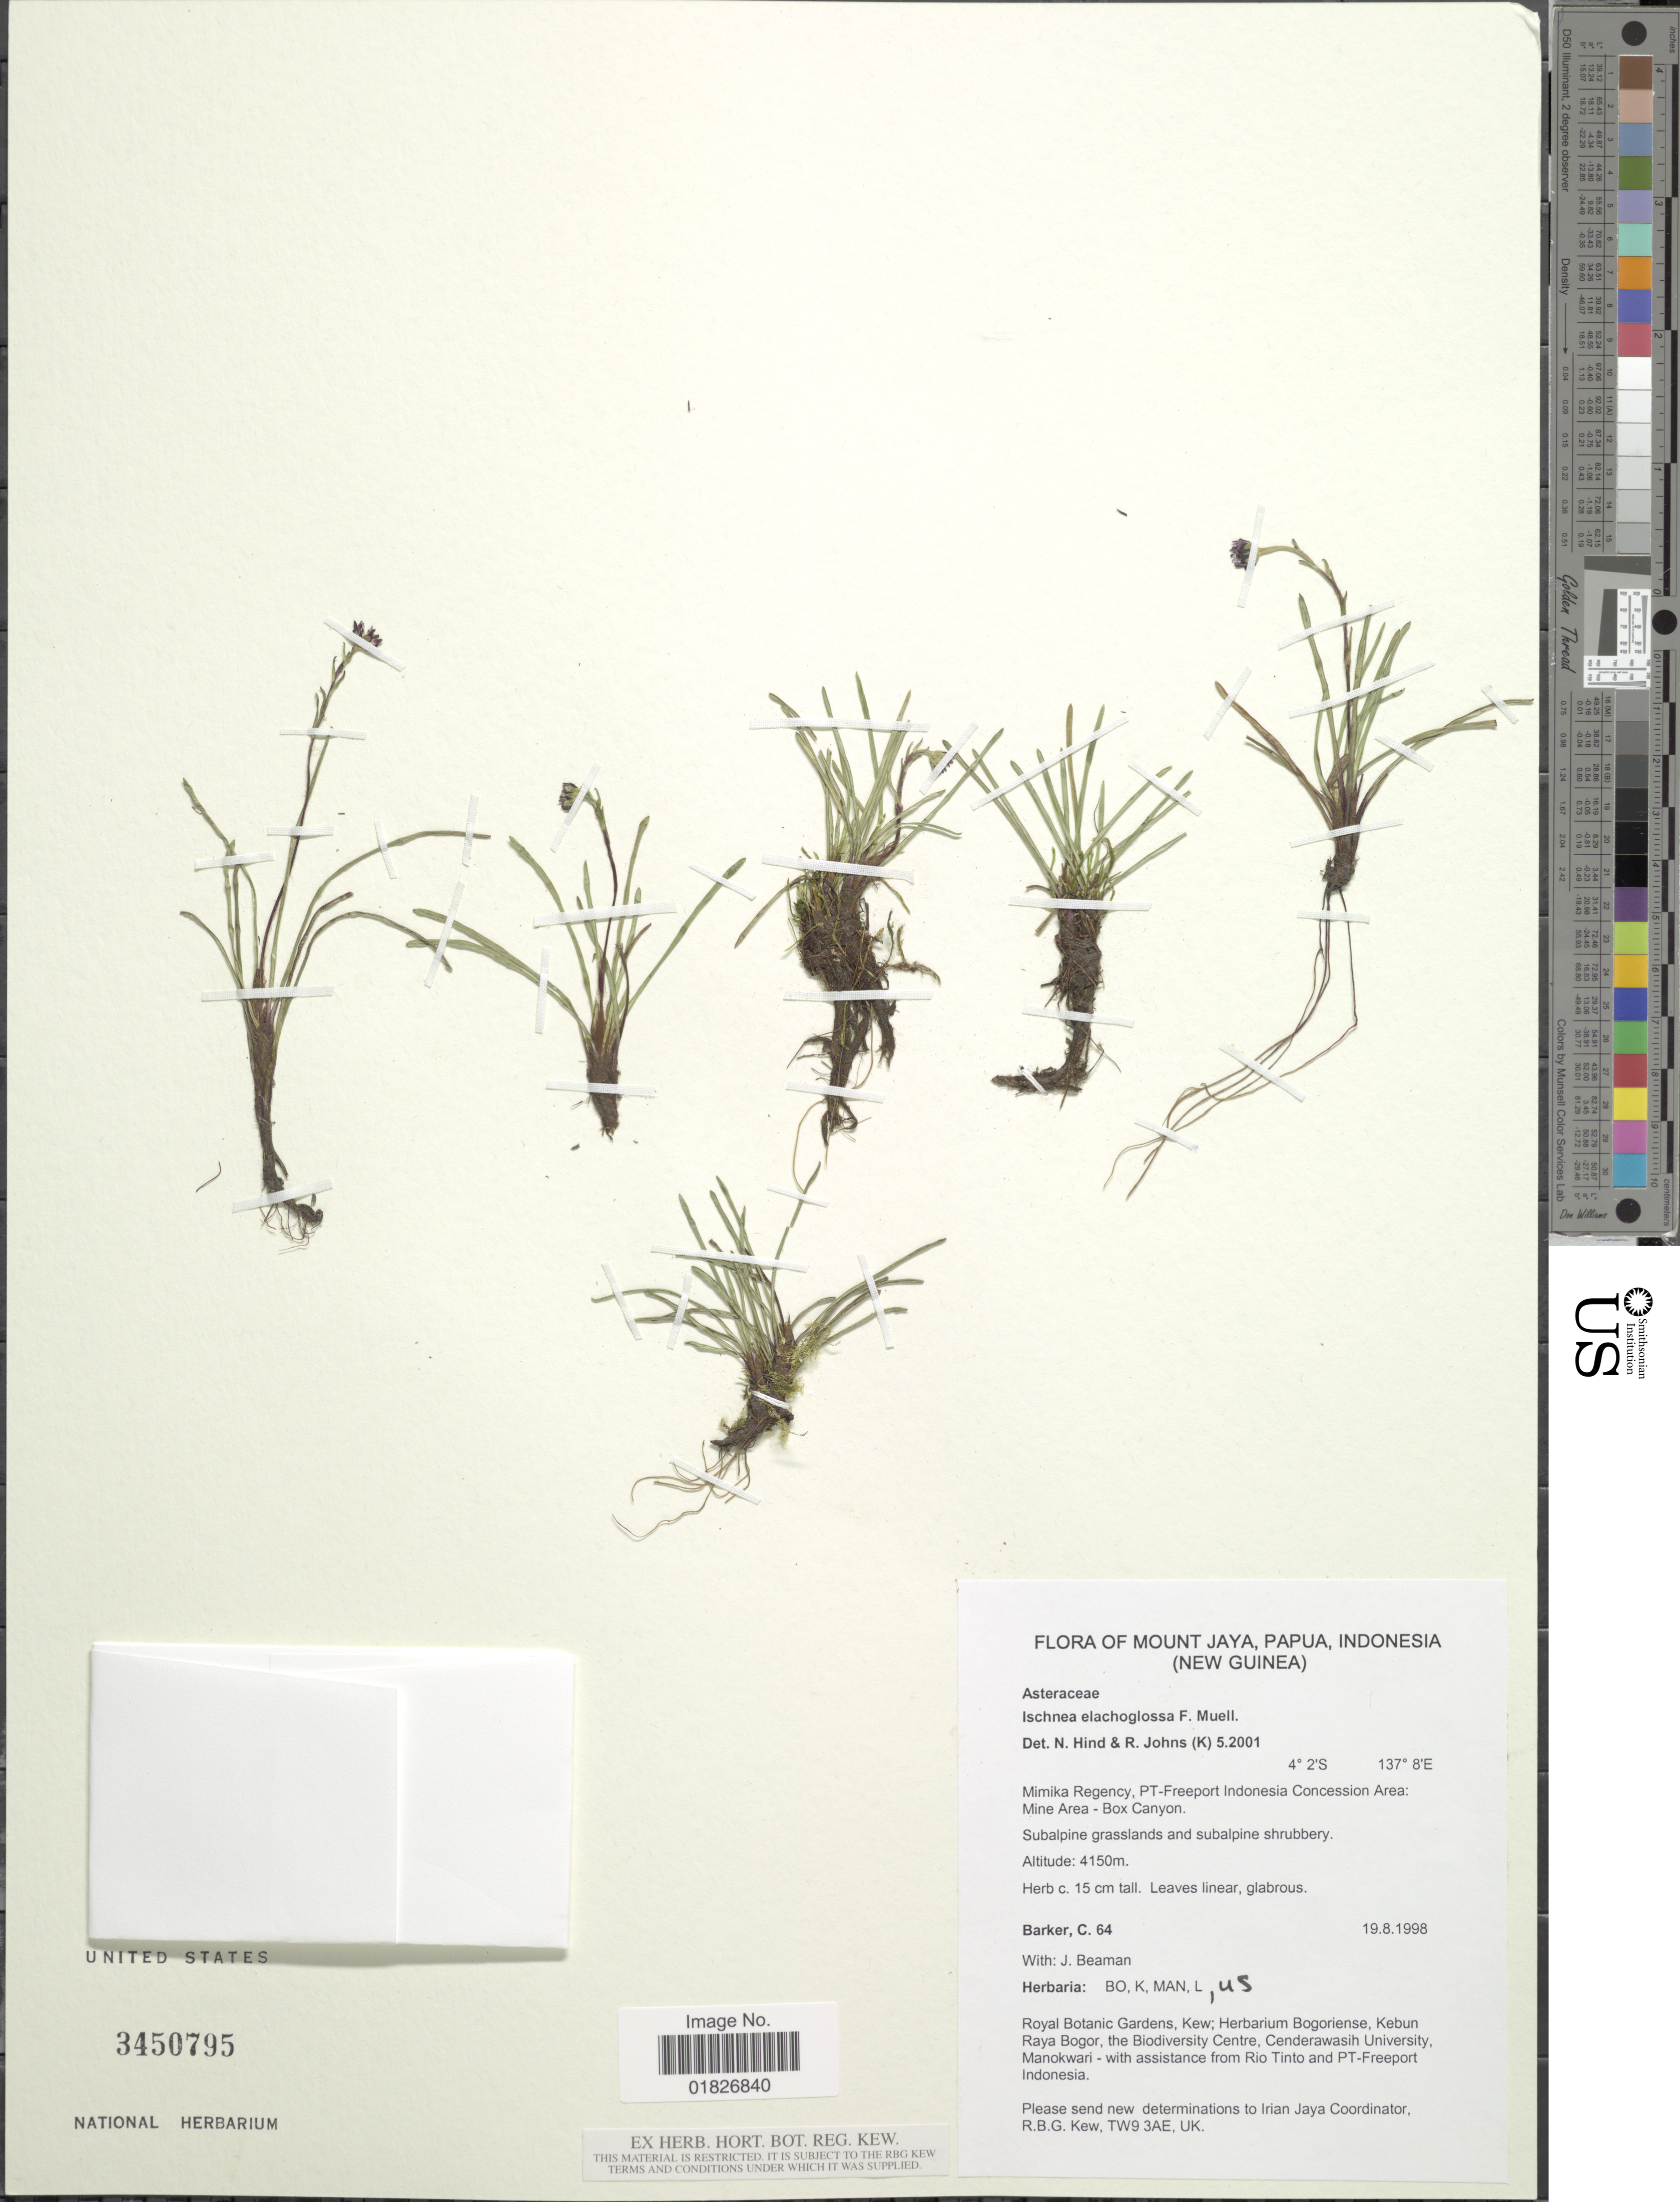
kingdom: Plantae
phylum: Tracheophyta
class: Magnoliopsida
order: Asterales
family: Asteraceae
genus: Ischnea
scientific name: Ischnea elachoglossa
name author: F. Muell.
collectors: C. F. Barker & J. H. Beaman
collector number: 64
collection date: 1998-08-19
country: Indonesia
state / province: Papua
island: New Guinea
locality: Mount Jaya, (New Guinea), Mimika Regency, PT-Freeport Indonesia Concession Area, Mine Area-Box Canyon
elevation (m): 4150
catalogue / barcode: US 3450795